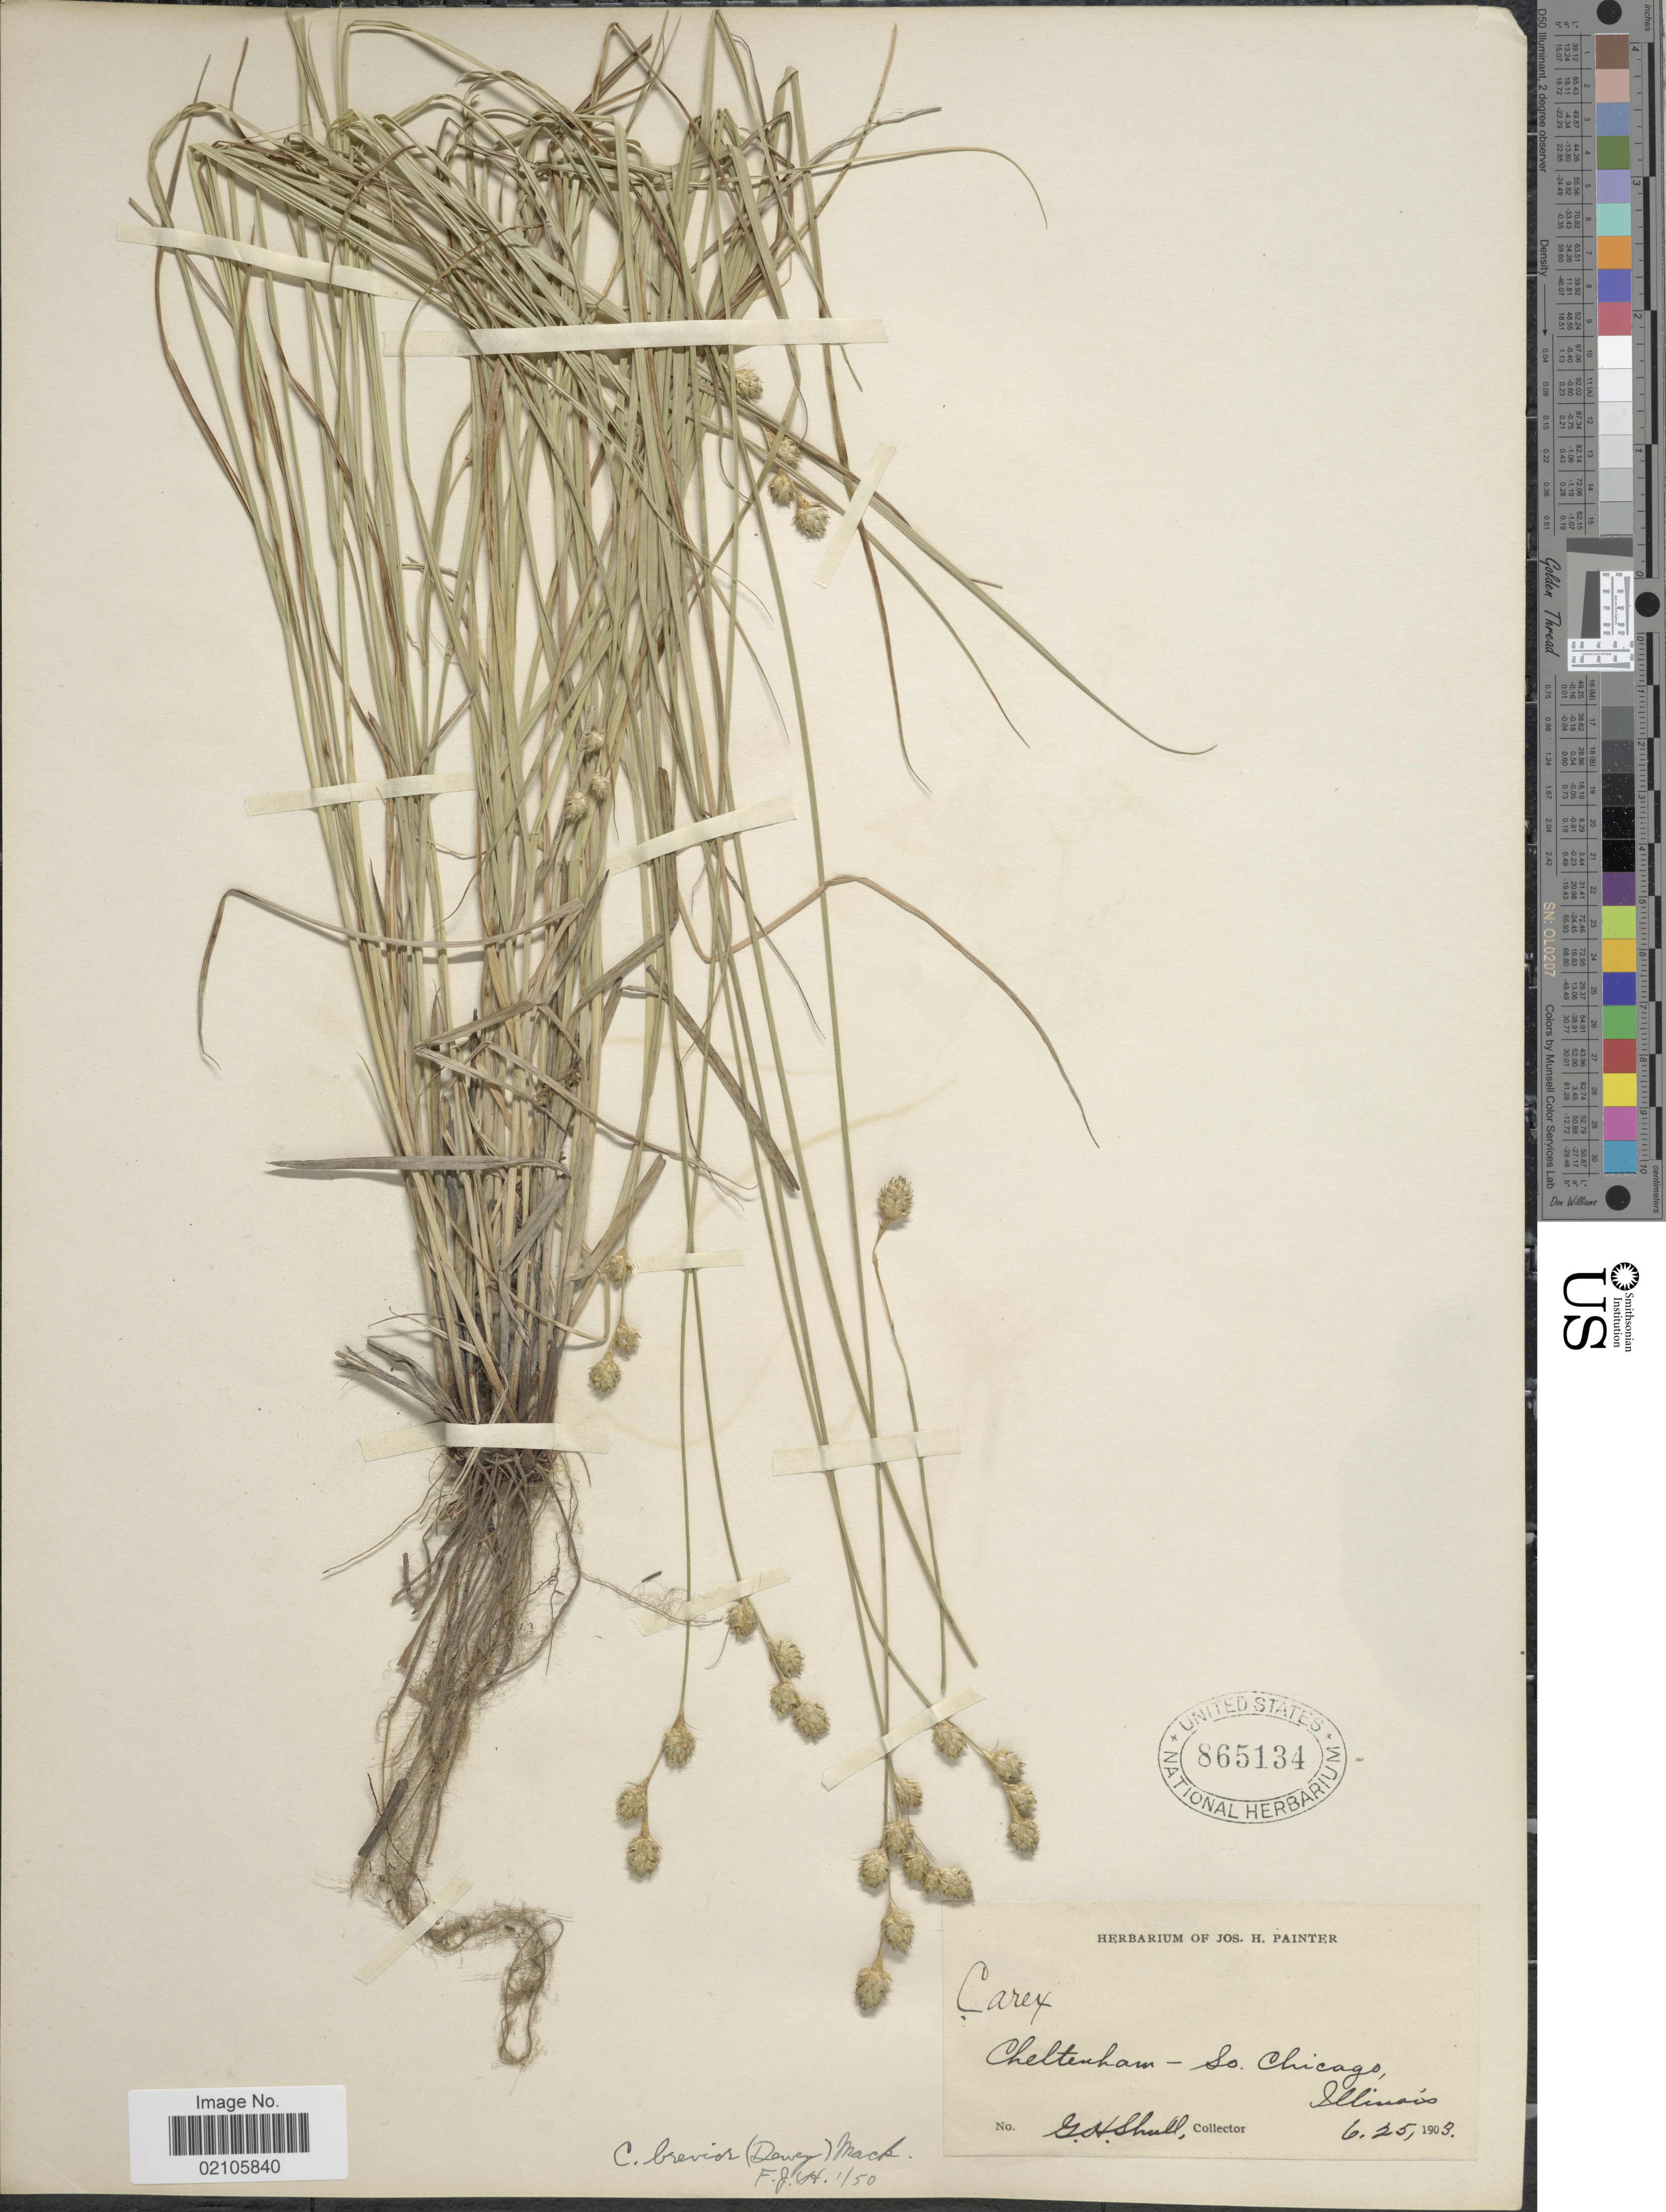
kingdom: Plantae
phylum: Tracheophyta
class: Liliopsida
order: Poales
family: Cyperaceae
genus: Carex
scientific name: Carex brevior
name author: (Dewey) Mack. ex Lunell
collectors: G. H. Shull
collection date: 1903-06-25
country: United States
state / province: Illinois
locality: Cheltenham- So. Chicago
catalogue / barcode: US 865134